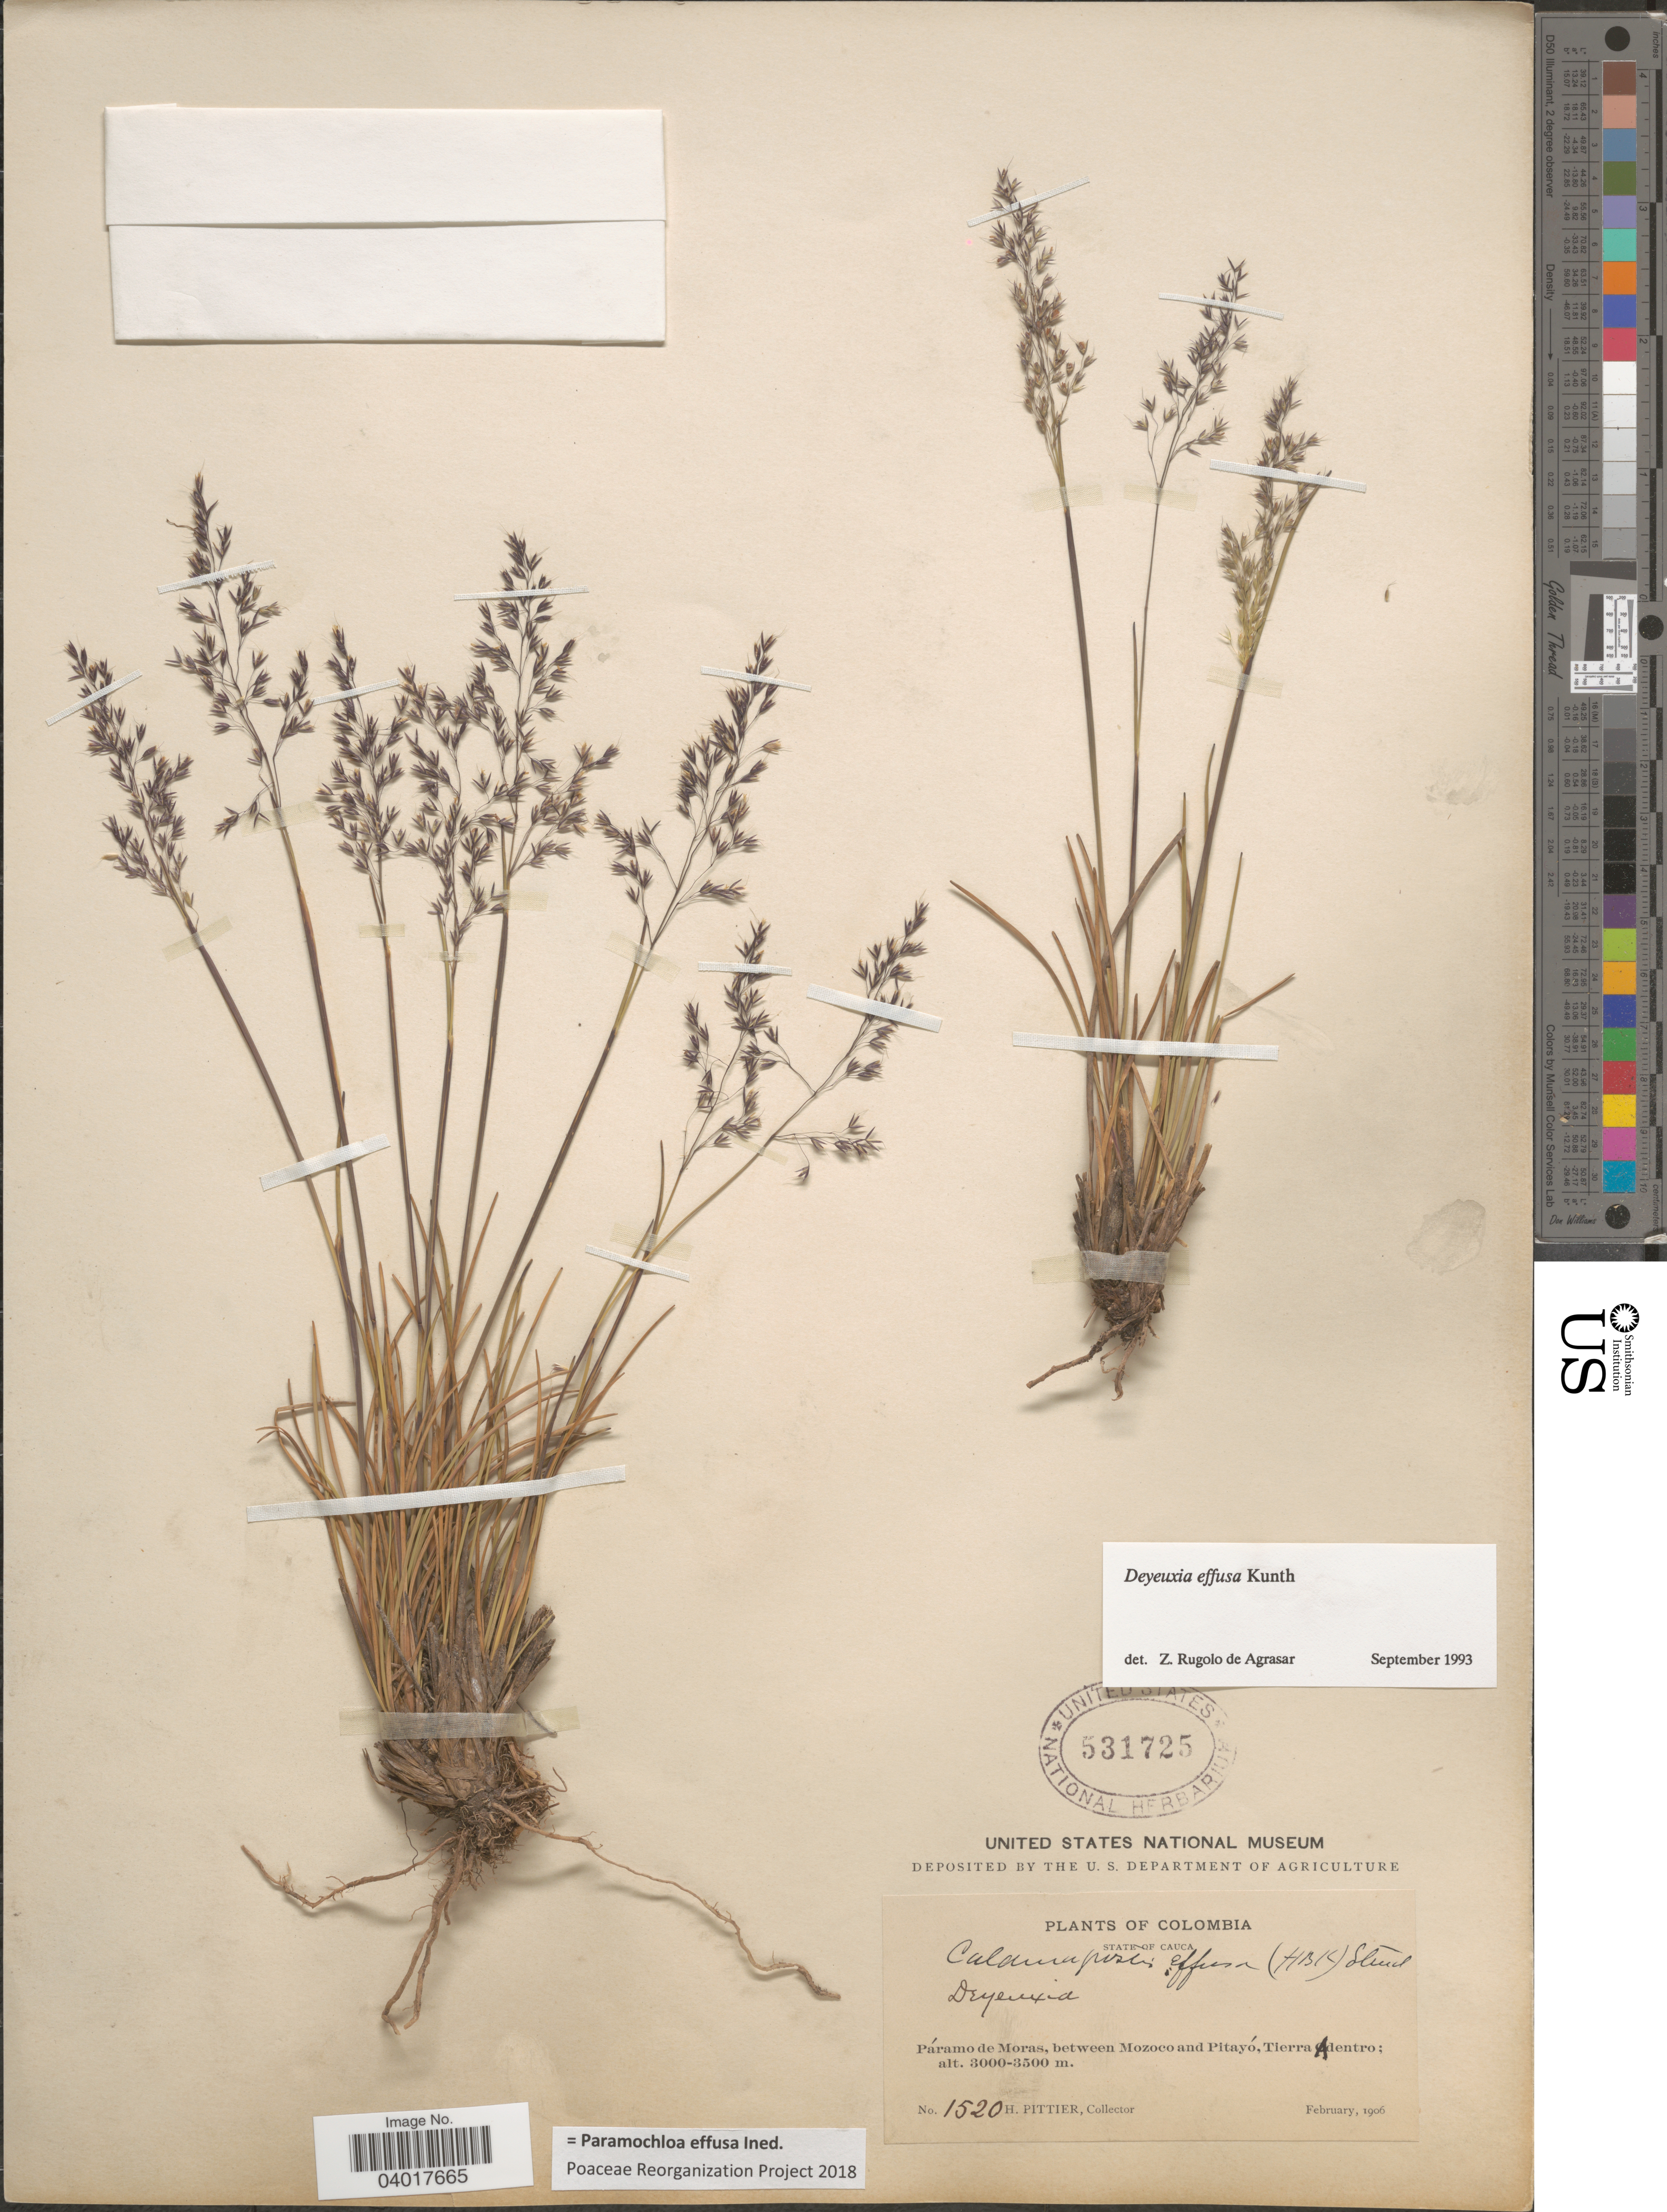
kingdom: Plantae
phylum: Tracheophyta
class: Liliopsida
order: Poales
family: Poaceae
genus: Paramochloa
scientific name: Paramochloa effusa ined.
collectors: H. F. Pittier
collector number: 1520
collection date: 1906-02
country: Colombia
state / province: Cauca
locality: Páramo de Moras, between Mozoco and Pitayó, Tierra Adentro.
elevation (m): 3000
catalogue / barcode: US 531725